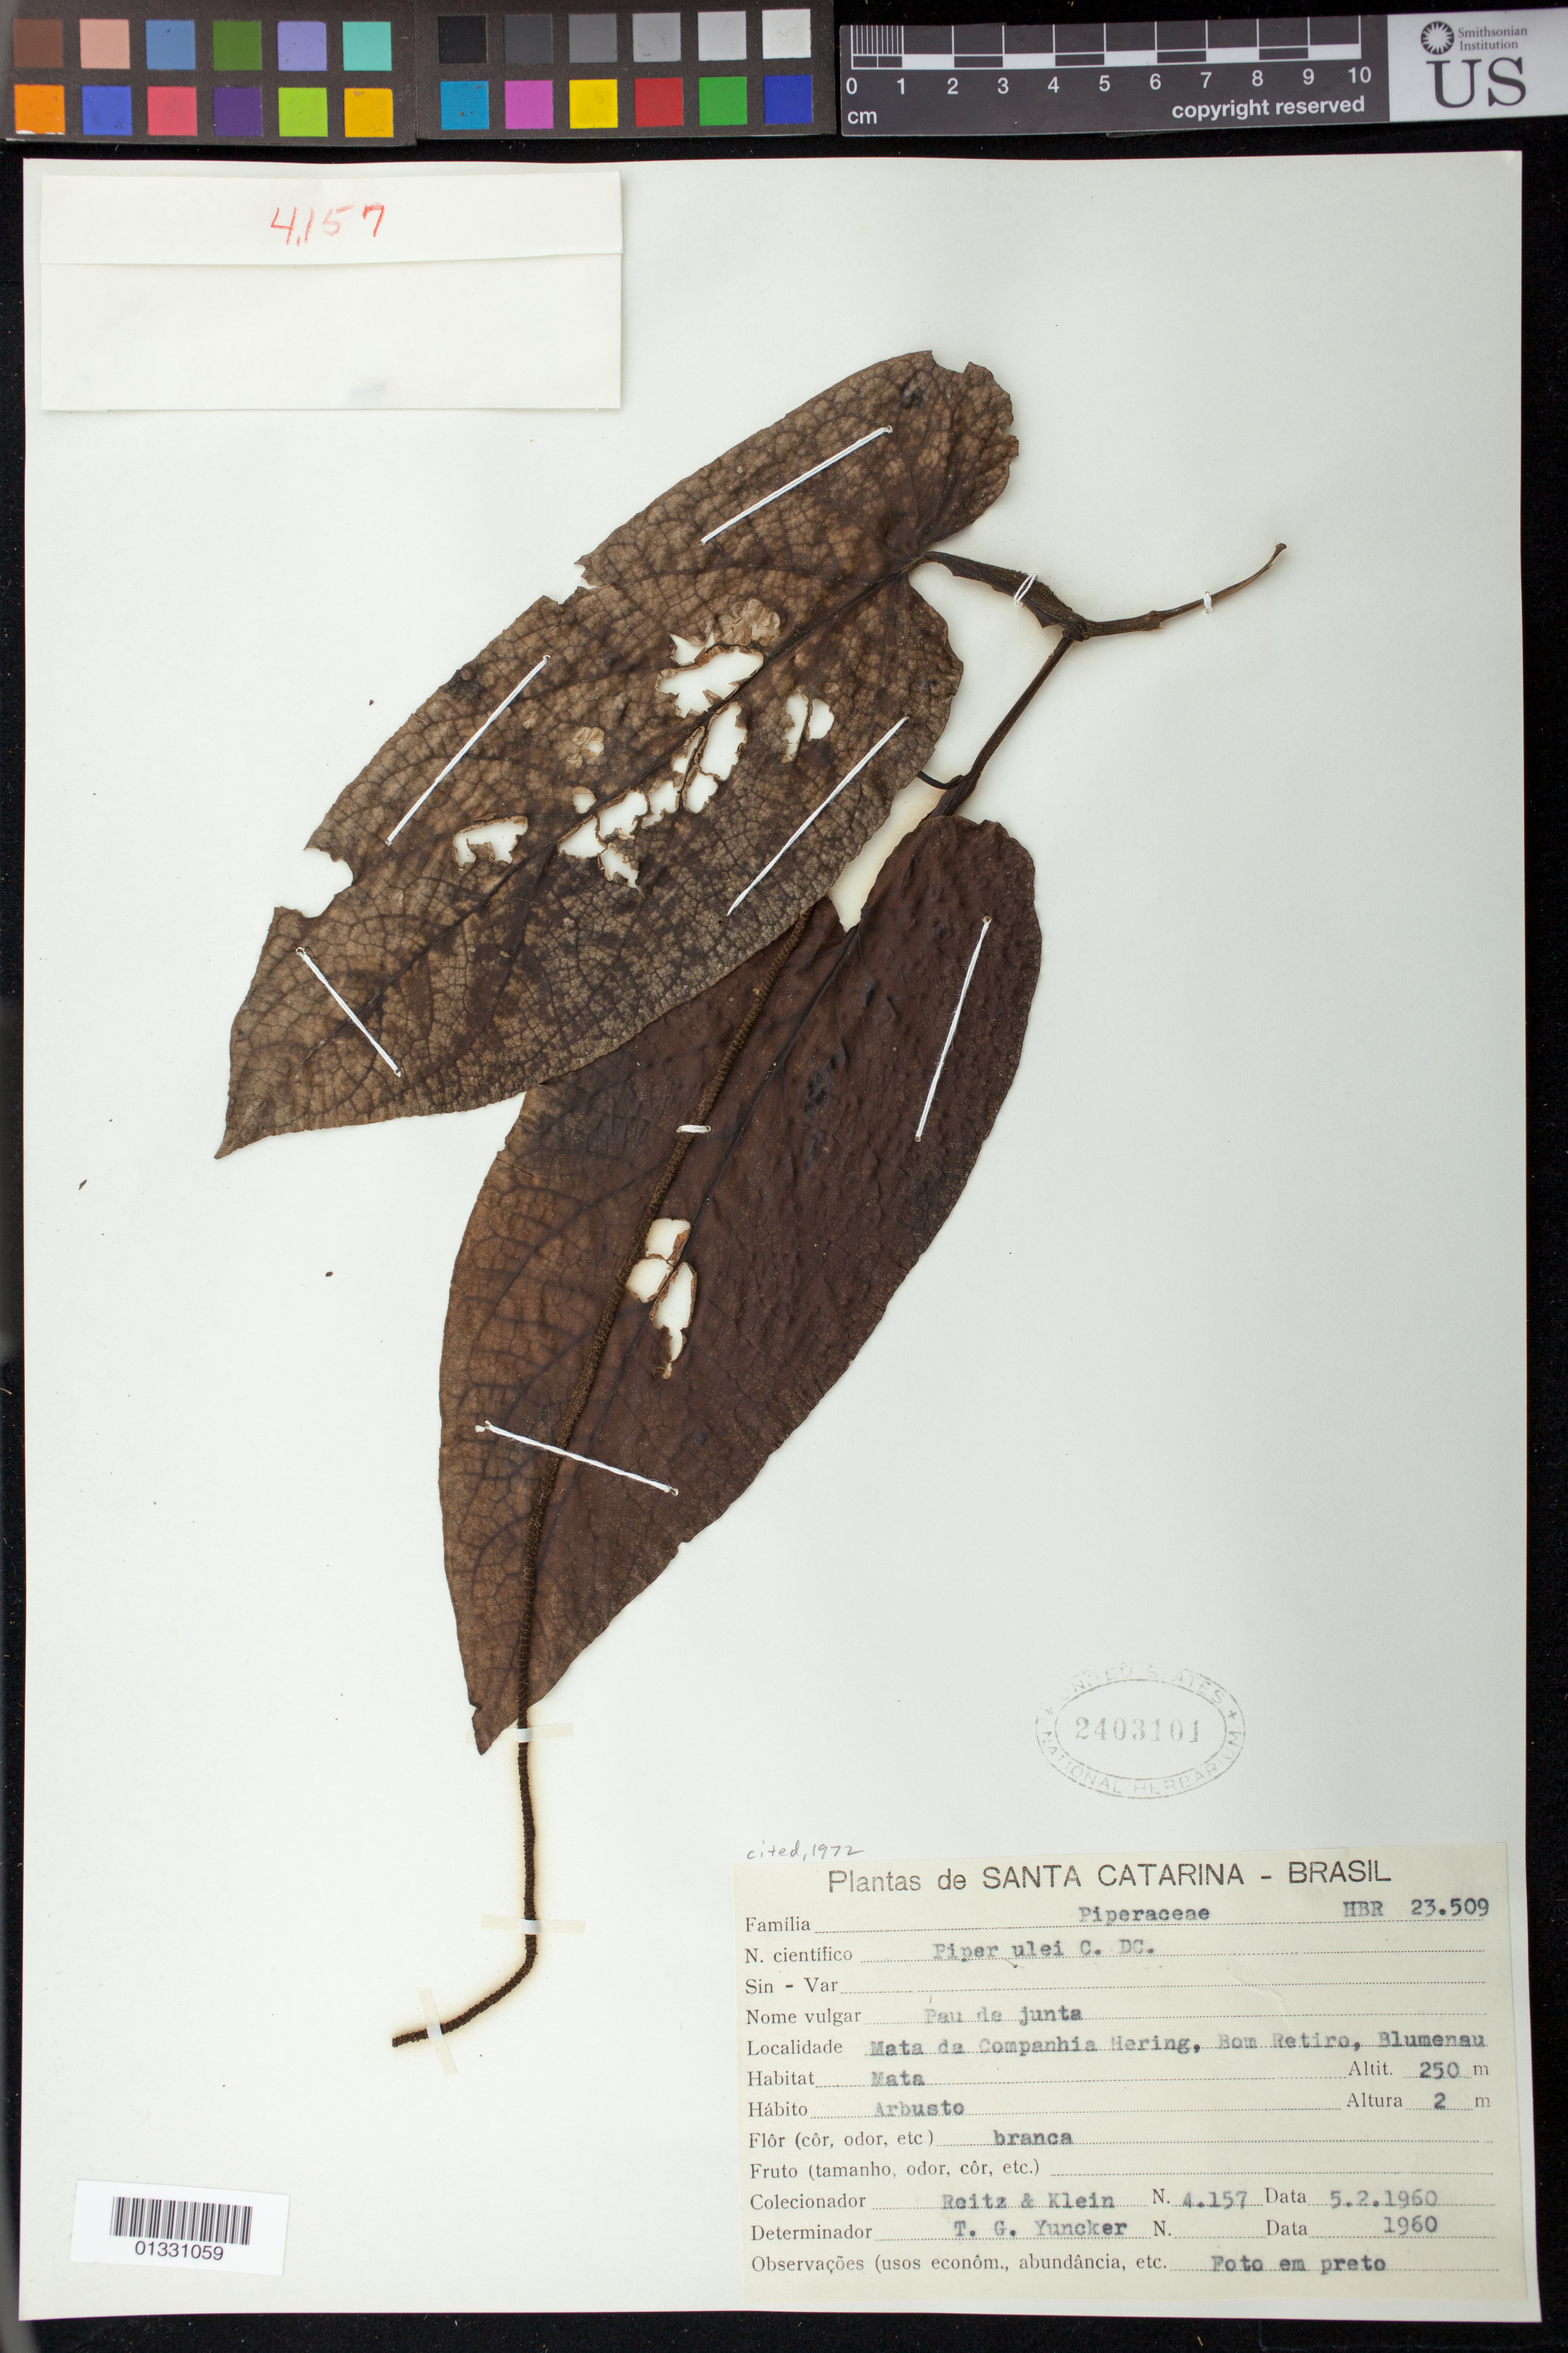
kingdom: Plantae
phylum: Tracheophyta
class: Magnoliopsida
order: Piperales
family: Piperaceae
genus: Piper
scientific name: Piper ulei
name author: C. DC.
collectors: R. Reitz & R. M. Klein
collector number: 4157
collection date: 1960-02-05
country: Brazil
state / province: Santa Catarina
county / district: Blumenau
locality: Mata da Companhia Hering, Bom Retiro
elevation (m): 250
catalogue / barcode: US 2403101